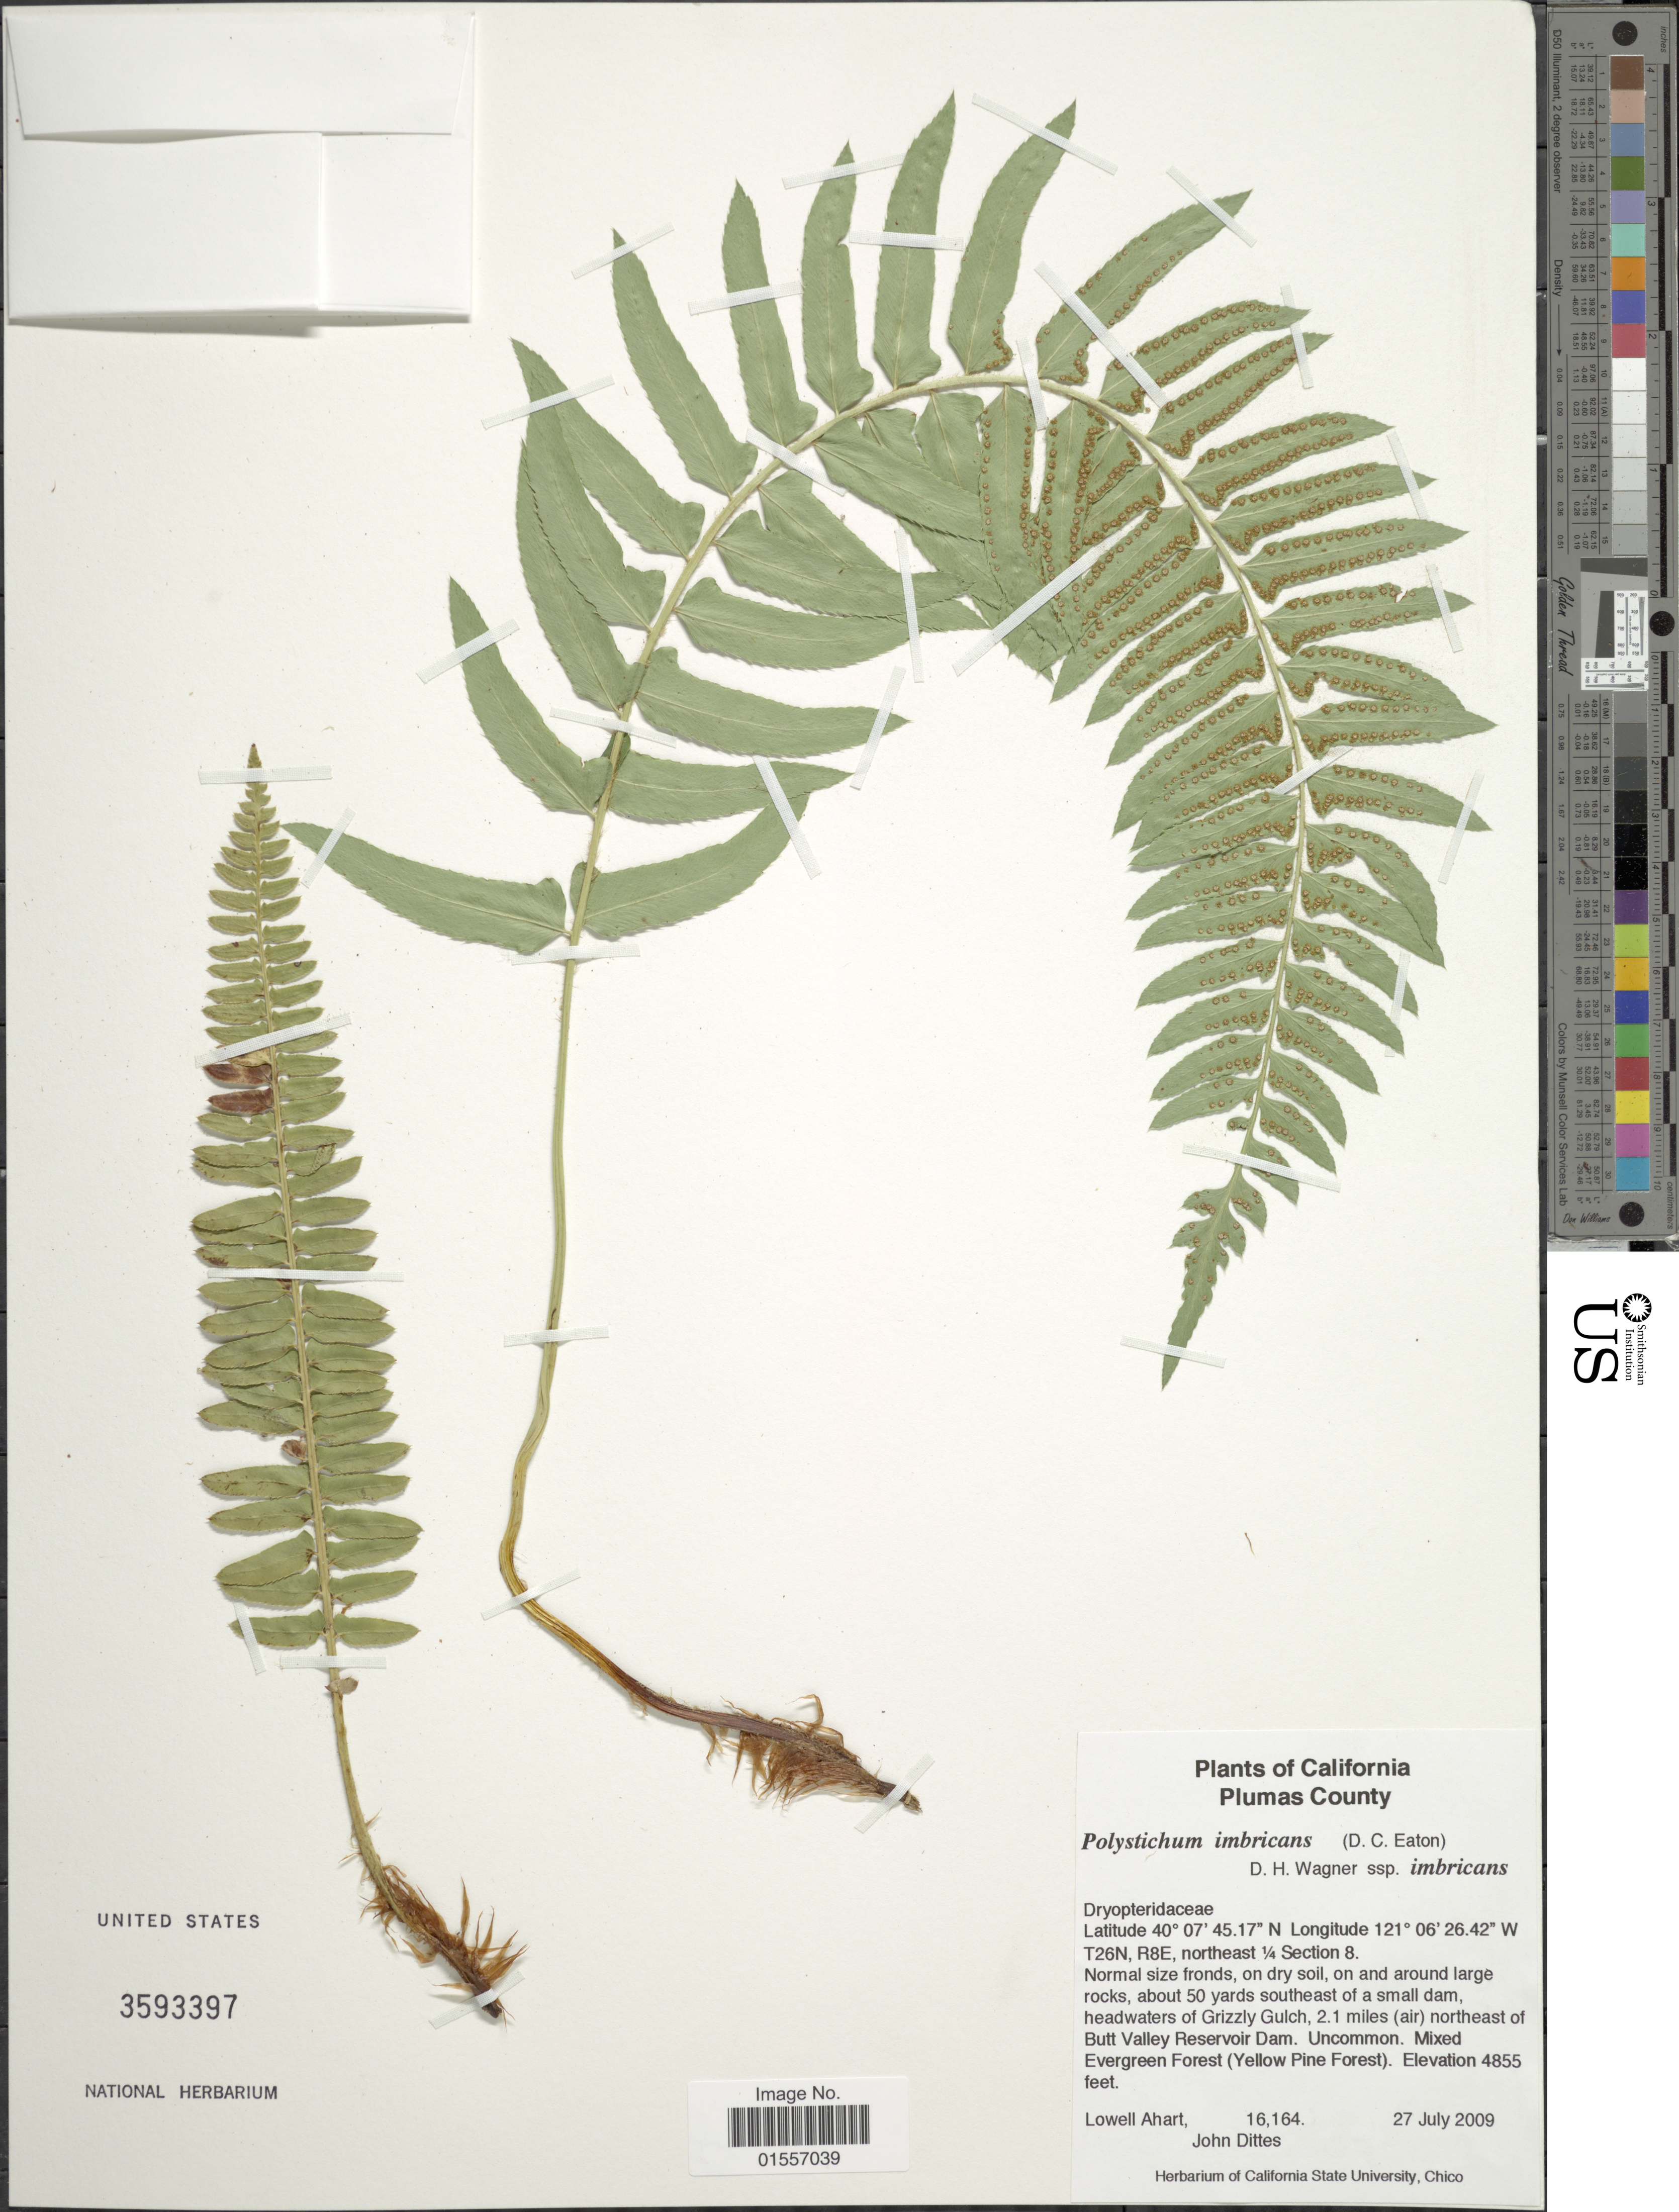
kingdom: Plantae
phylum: Tracheophyta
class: Polypodiopsida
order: Polypodiales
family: Dryopteridaceae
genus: Polystichum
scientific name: Polystichum imbricans subsp. imbricans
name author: (D.C. Eaton) D.H. Wagner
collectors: L. Ahart & J. Dittes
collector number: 16164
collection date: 2009-07-27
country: United States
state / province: California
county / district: Plumas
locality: Plumas County, T26N, R8E, northeast 1/4 SEction 8, headwaters of Grizzly Gulch, 2.1 miles (air) northeast of Butt Valley Reservoir Dam. Uncommon, Mixed, Evergreen Forest ( Yellow Pine Forest).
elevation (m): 1480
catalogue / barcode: US 3593397